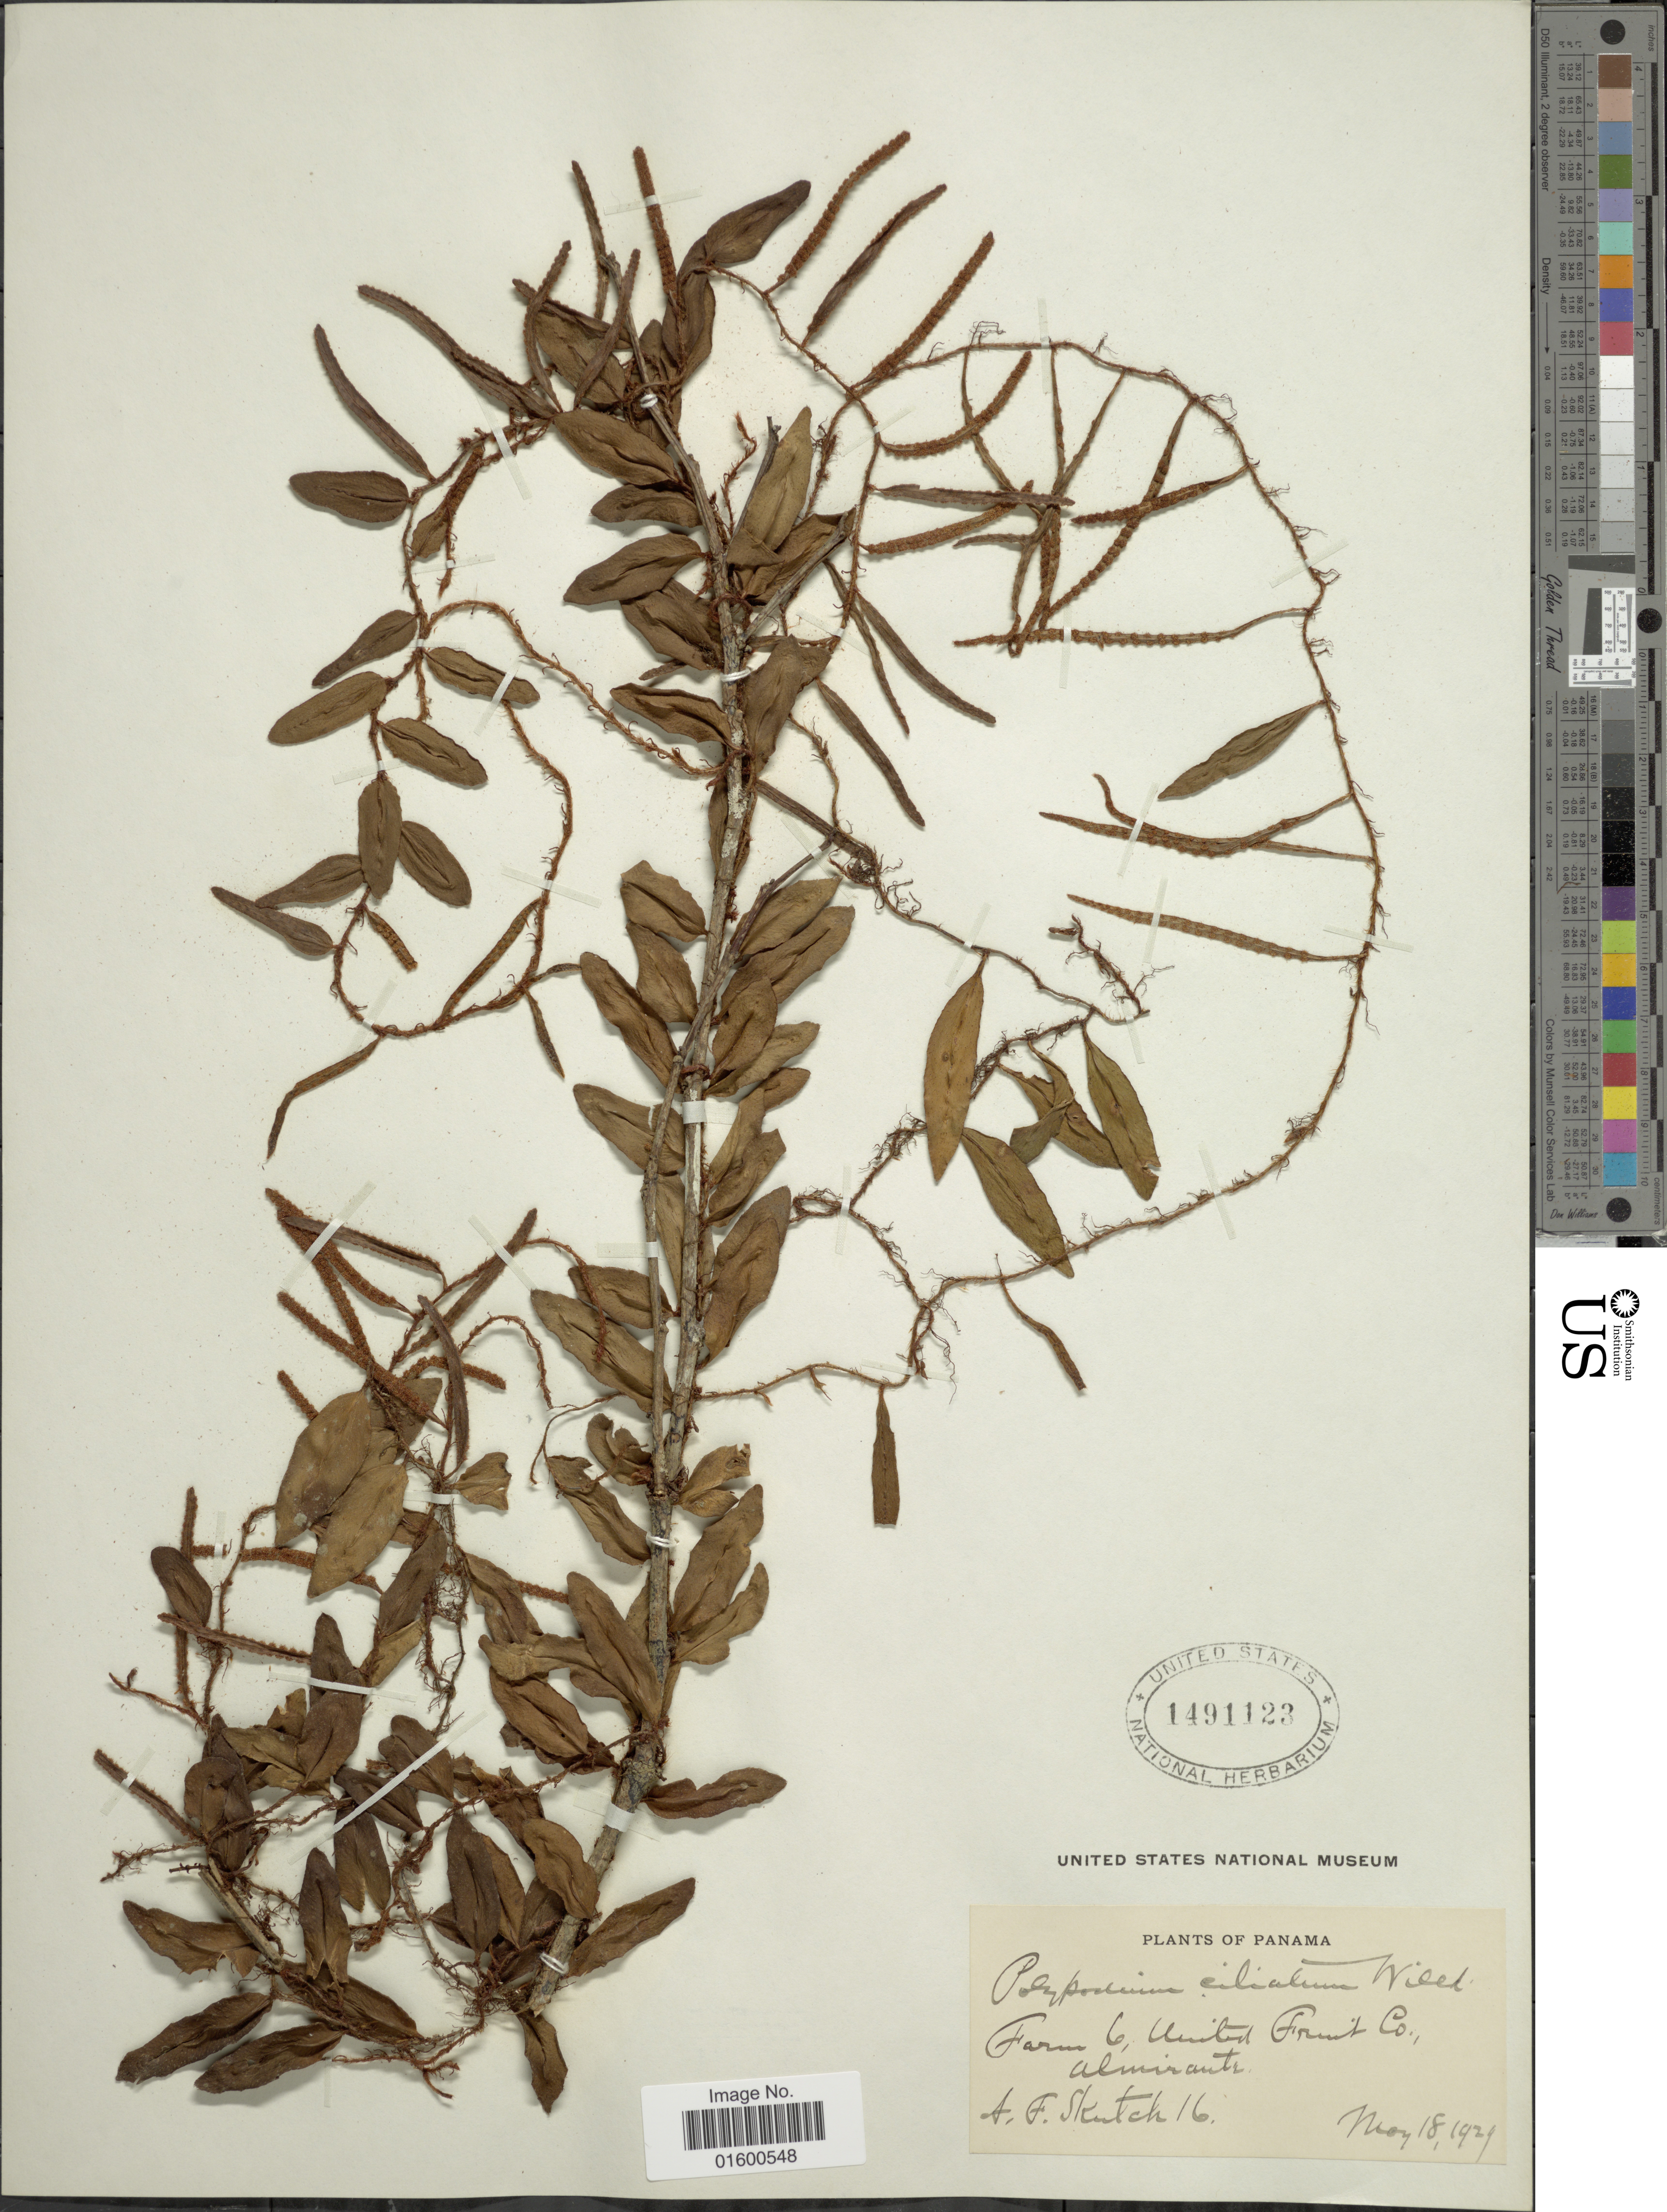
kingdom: Plantae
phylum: Tracheophyta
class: Polypodiopsida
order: Polypodiales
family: Polypodiaceae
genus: Microgramma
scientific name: Microgramma reptans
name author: (Cav.) A.R. Sm.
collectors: A. F. Skutch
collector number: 16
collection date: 1929-05-18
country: Panama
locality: Farm 6, United Fruit Co., Almirante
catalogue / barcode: US 1491123